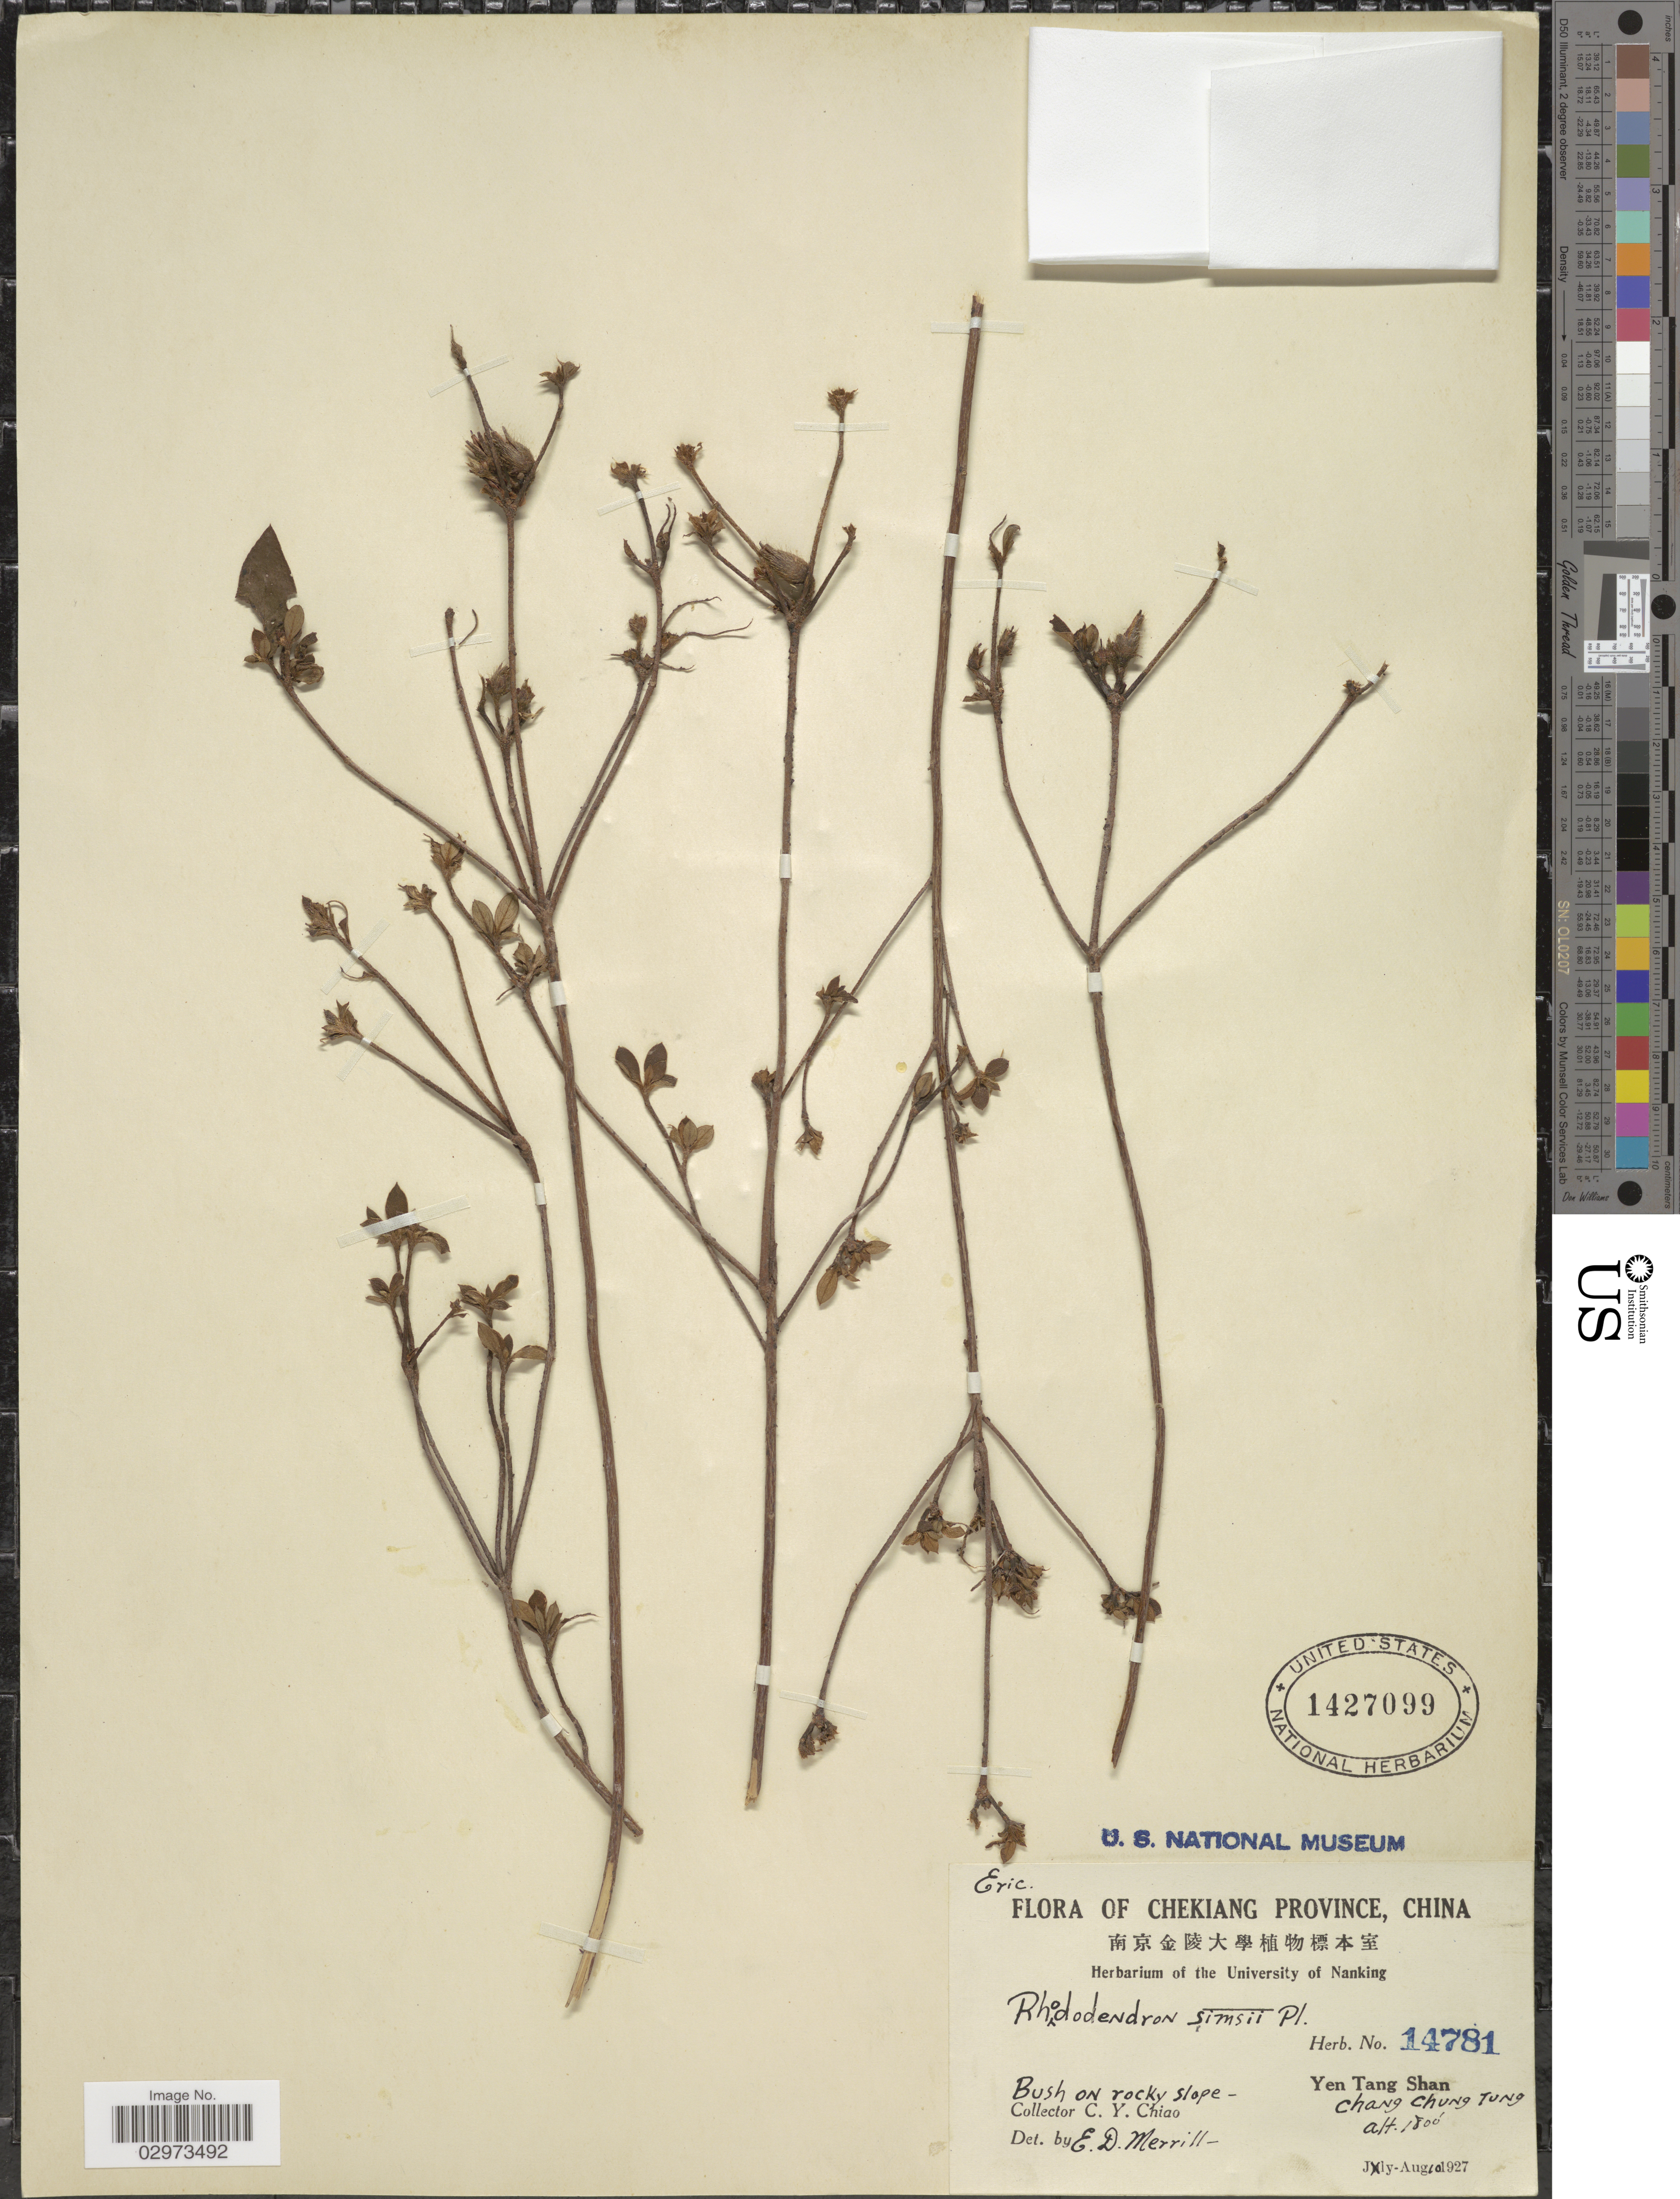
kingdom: Plantae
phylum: Tracheophyta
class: Magnoliopsida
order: Ericales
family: Ericaceae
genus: Rhododendron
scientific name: Rhododendron simsii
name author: Planch.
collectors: C. Y. Chiao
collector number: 14781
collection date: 1927-08-10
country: China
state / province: Zhejiang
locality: Chekiang Province. Yen Tang Shan. Chang Chung Tung.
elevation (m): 549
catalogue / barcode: US 1427099